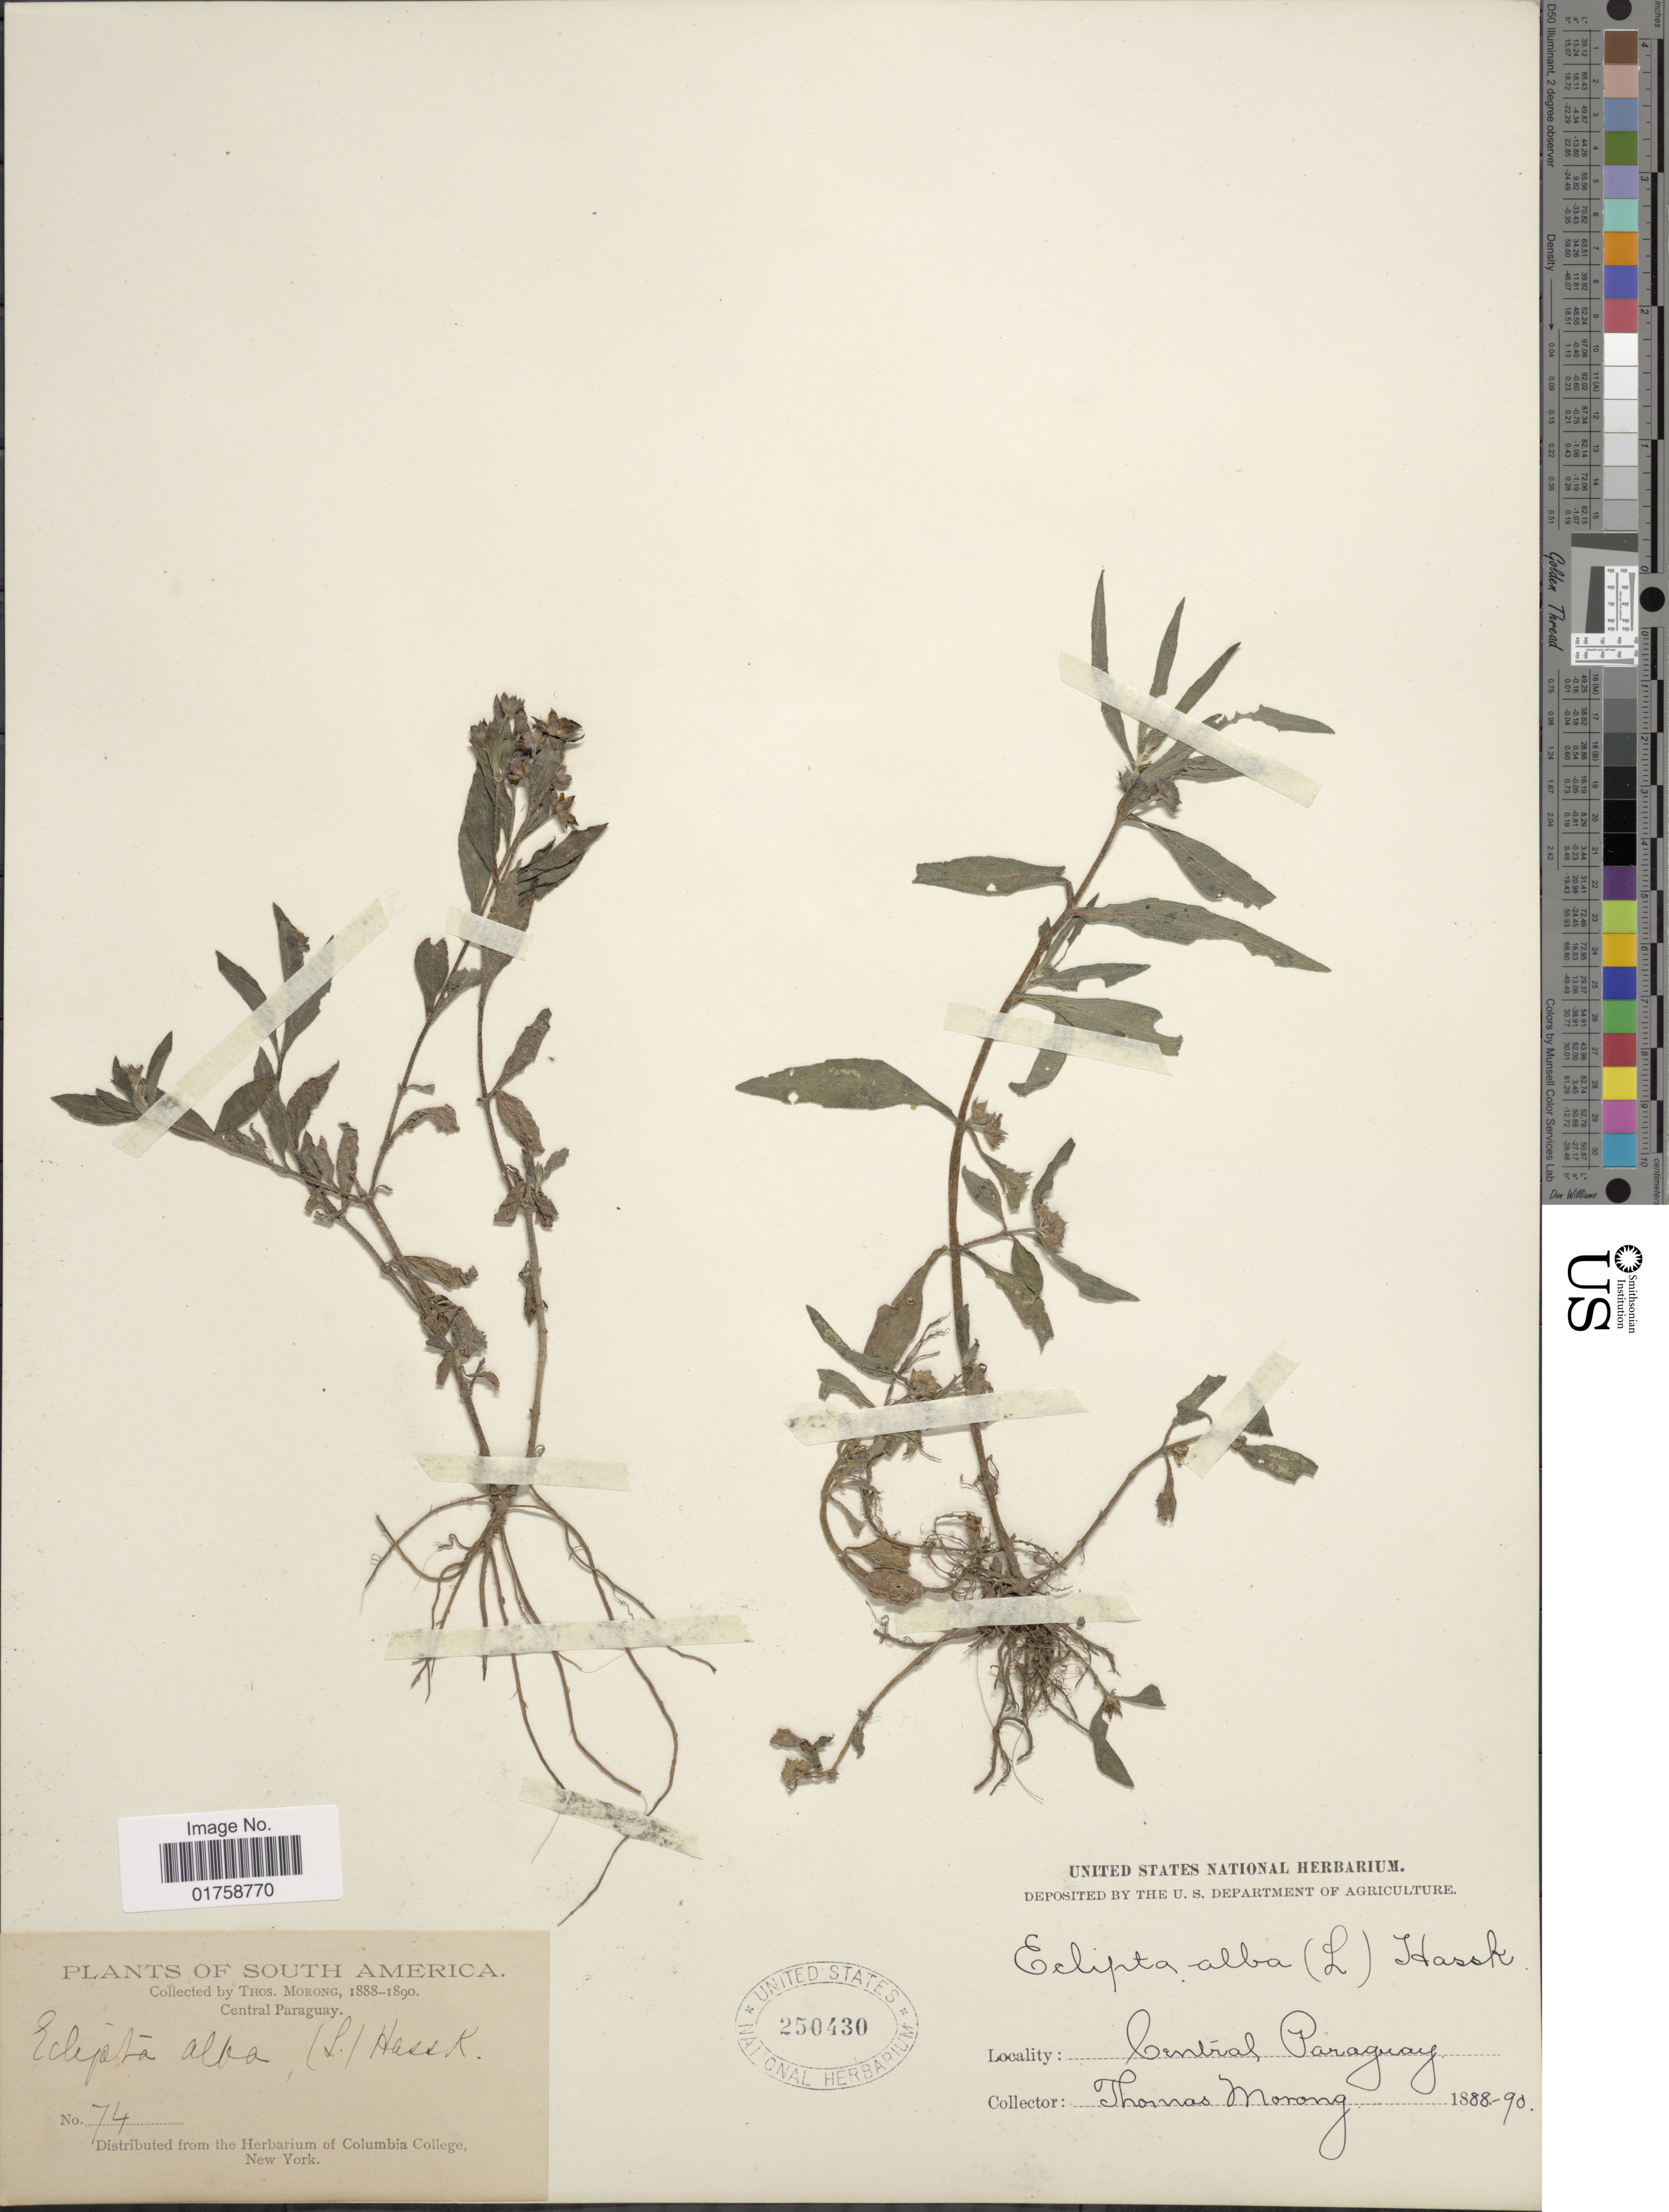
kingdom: Plantae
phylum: Tracheophyta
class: Magnoliopsida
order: Asterales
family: Asteraceae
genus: Eclipta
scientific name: Eclipta alba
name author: (L.) Hassk.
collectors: ex herb. T. Morong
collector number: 74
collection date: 1888/1890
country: Paraguay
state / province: Central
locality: South America. Central Paraguay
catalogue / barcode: US 250430